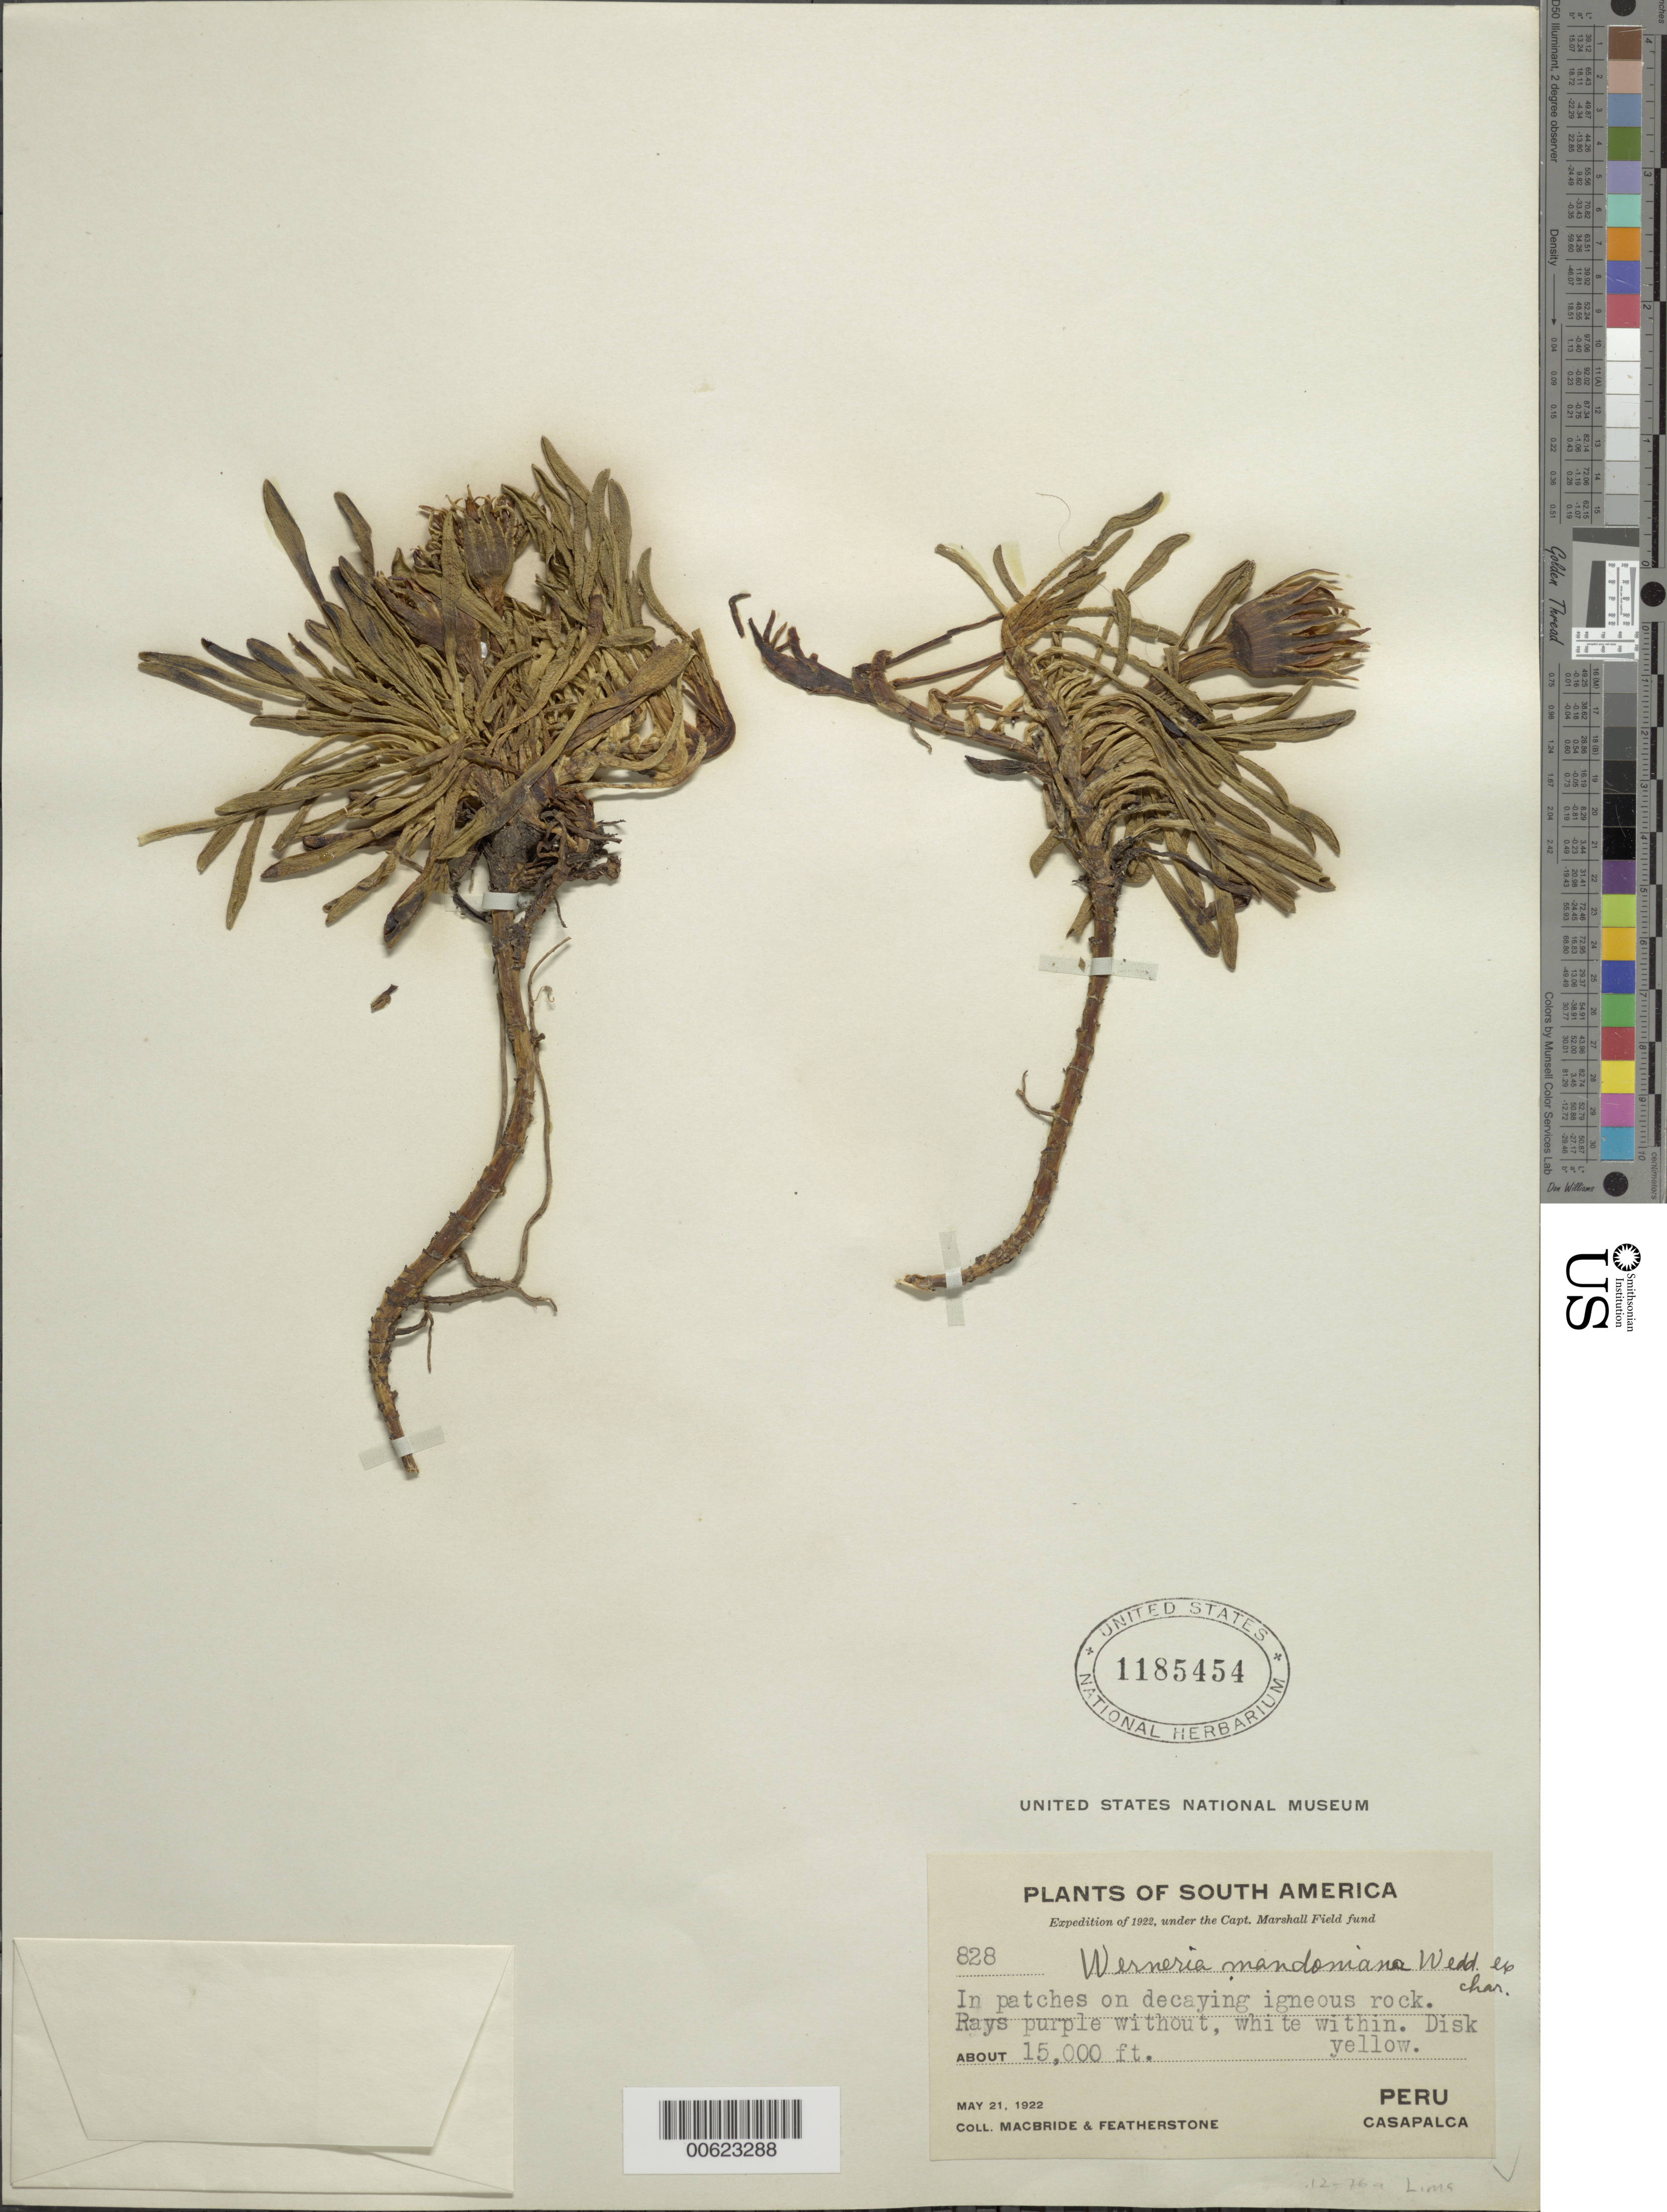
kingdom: Plantae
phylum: Tracheophyta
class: Magnoliopsida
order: Asterales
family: Asteraceae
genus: Werneria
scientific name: Werneria orbignyana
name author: Wedd.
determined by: Calvo, Joel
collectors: J. F. Macbride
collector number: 828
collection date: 1922-05-21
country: Peru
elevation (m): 4572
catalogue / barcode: US 1185454